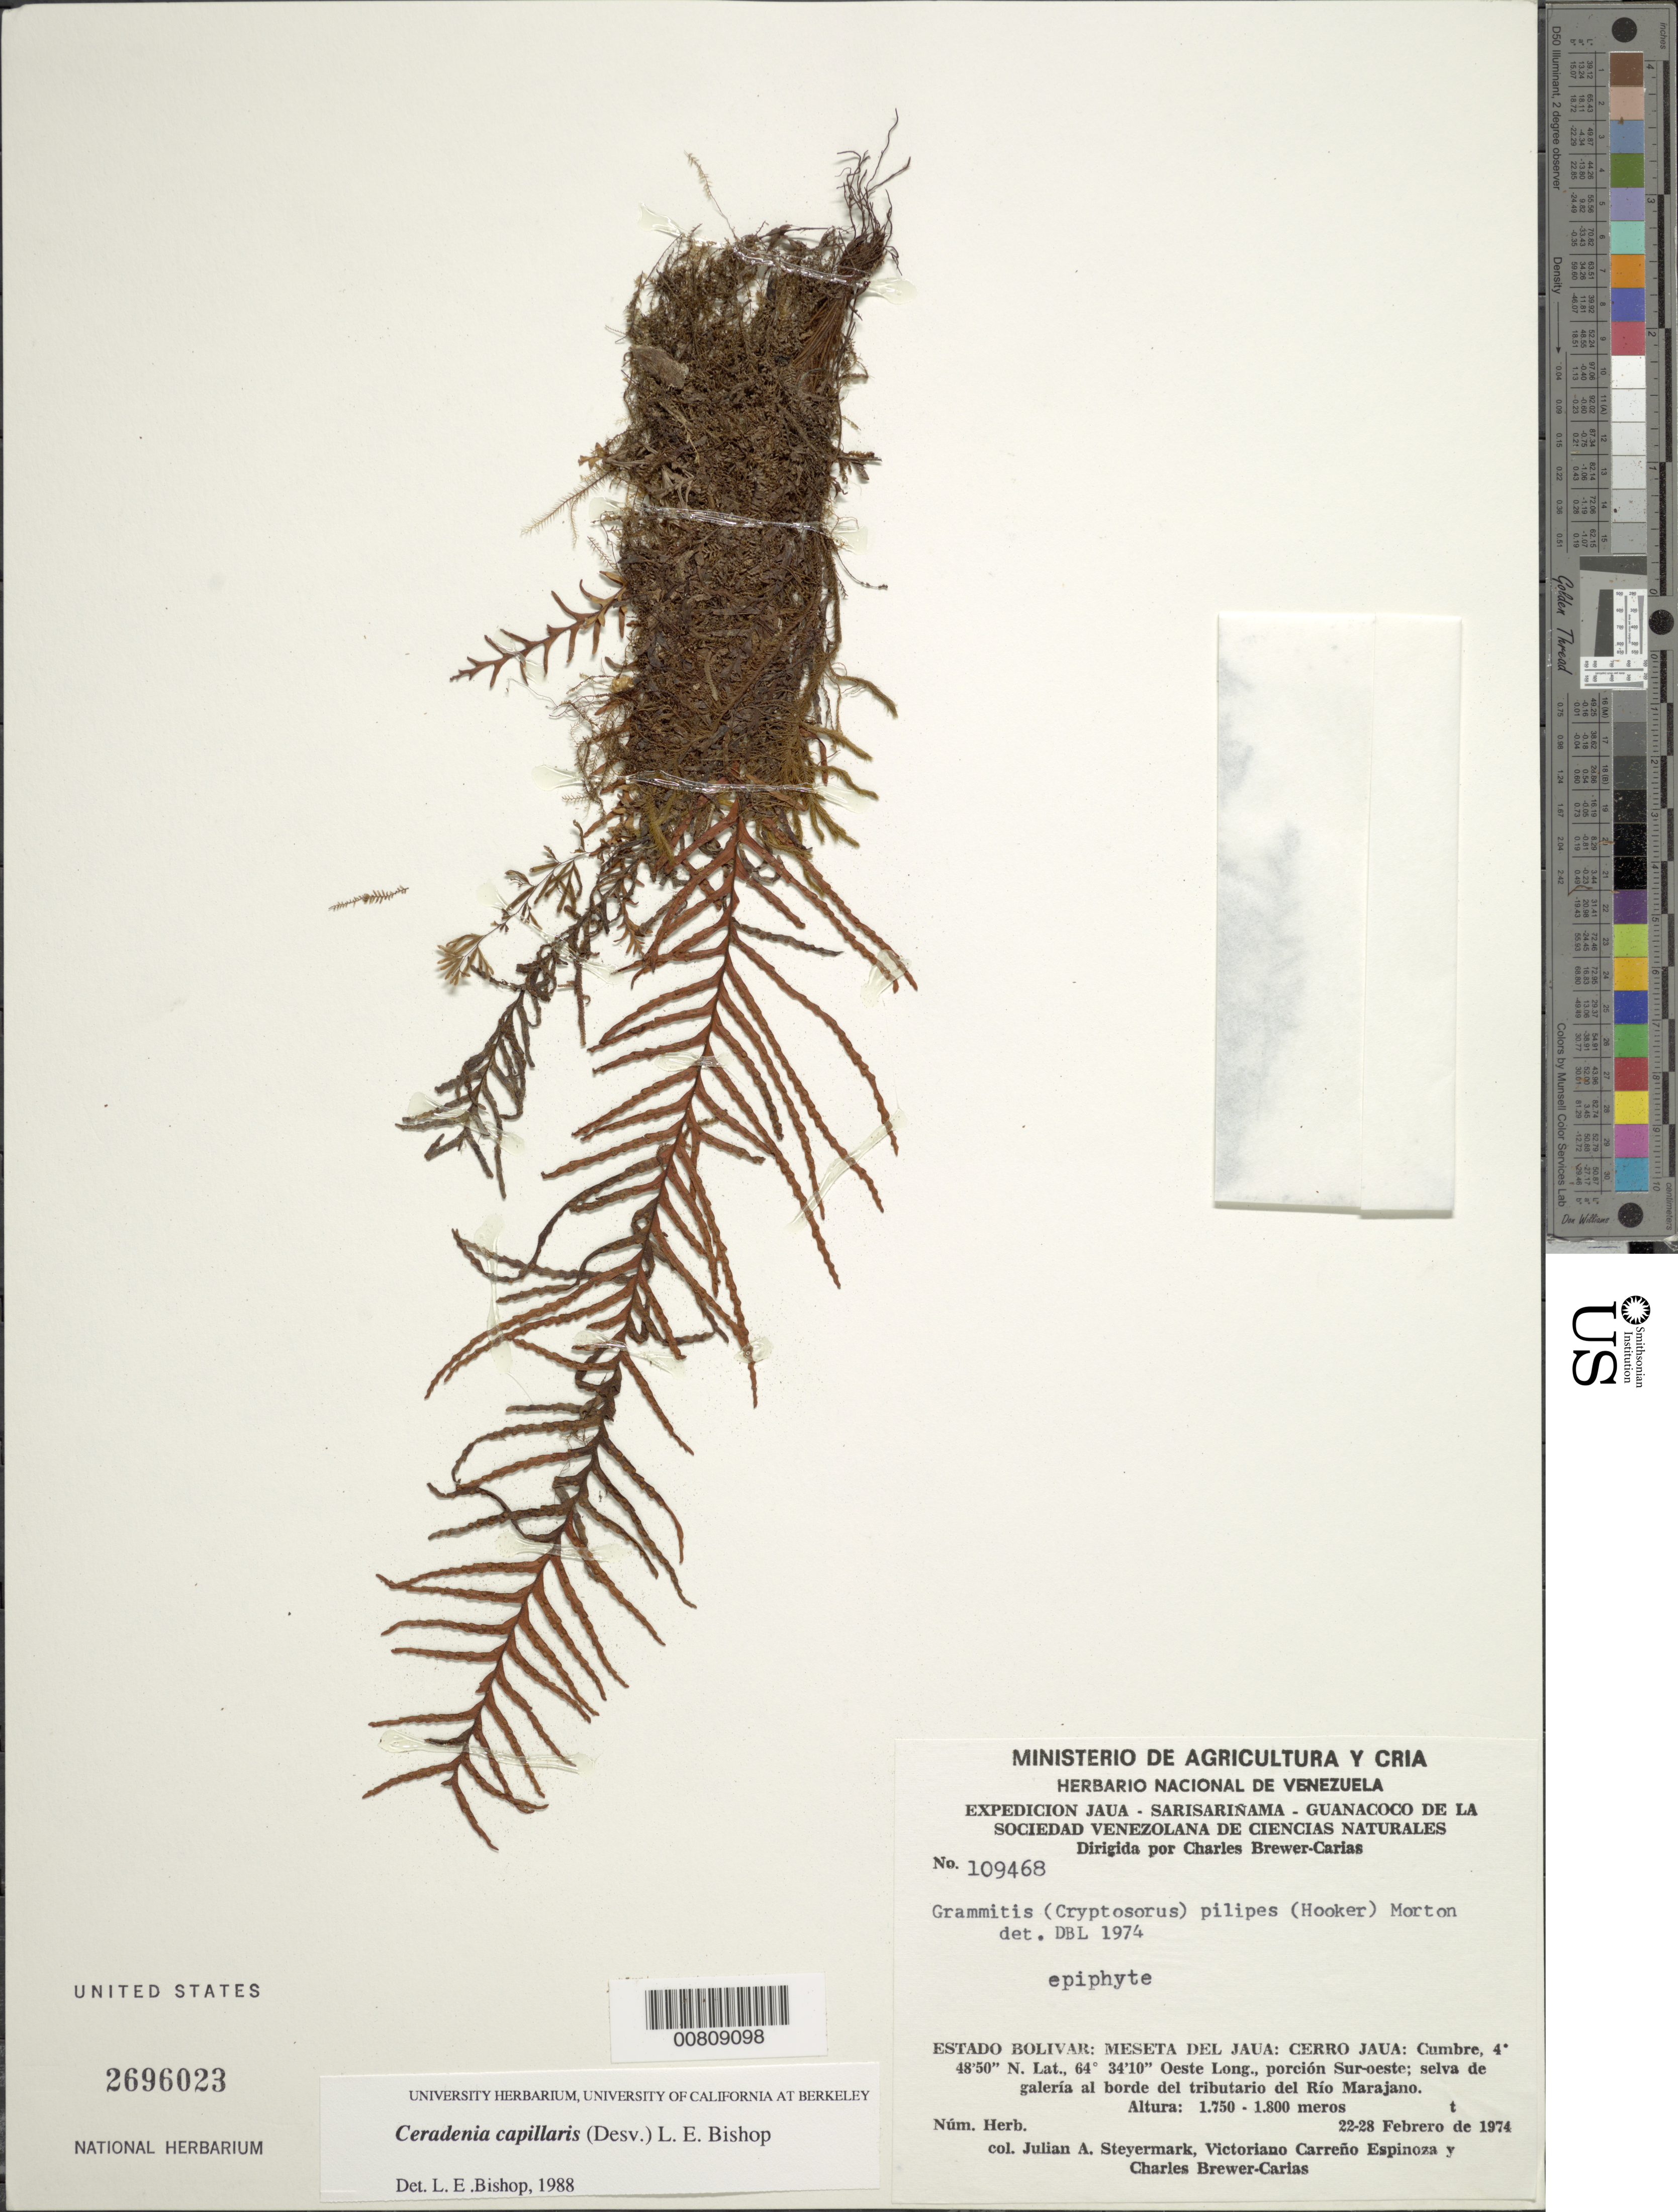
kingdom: Plantae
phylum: Tracheophyta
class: Polypodiopsida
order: Polypodiales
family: Polypodiaceae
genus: Ceradenia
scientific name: Ceradenia capillaris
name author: (Desv.) L.E. Bishop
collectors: J. Steyermark, V. Carreño E. & C. Brewer-Carias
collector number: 109468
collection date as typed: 22-Feb-74 to 28-Feb-74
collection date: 1974-02-22/1974-02-28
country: Venezuela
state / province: Bolívar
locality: Meseta del Jaua: Cerro Jaua, Río Marajano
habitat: Gallery forest, along river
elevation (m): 1750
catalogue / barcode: US 2696023